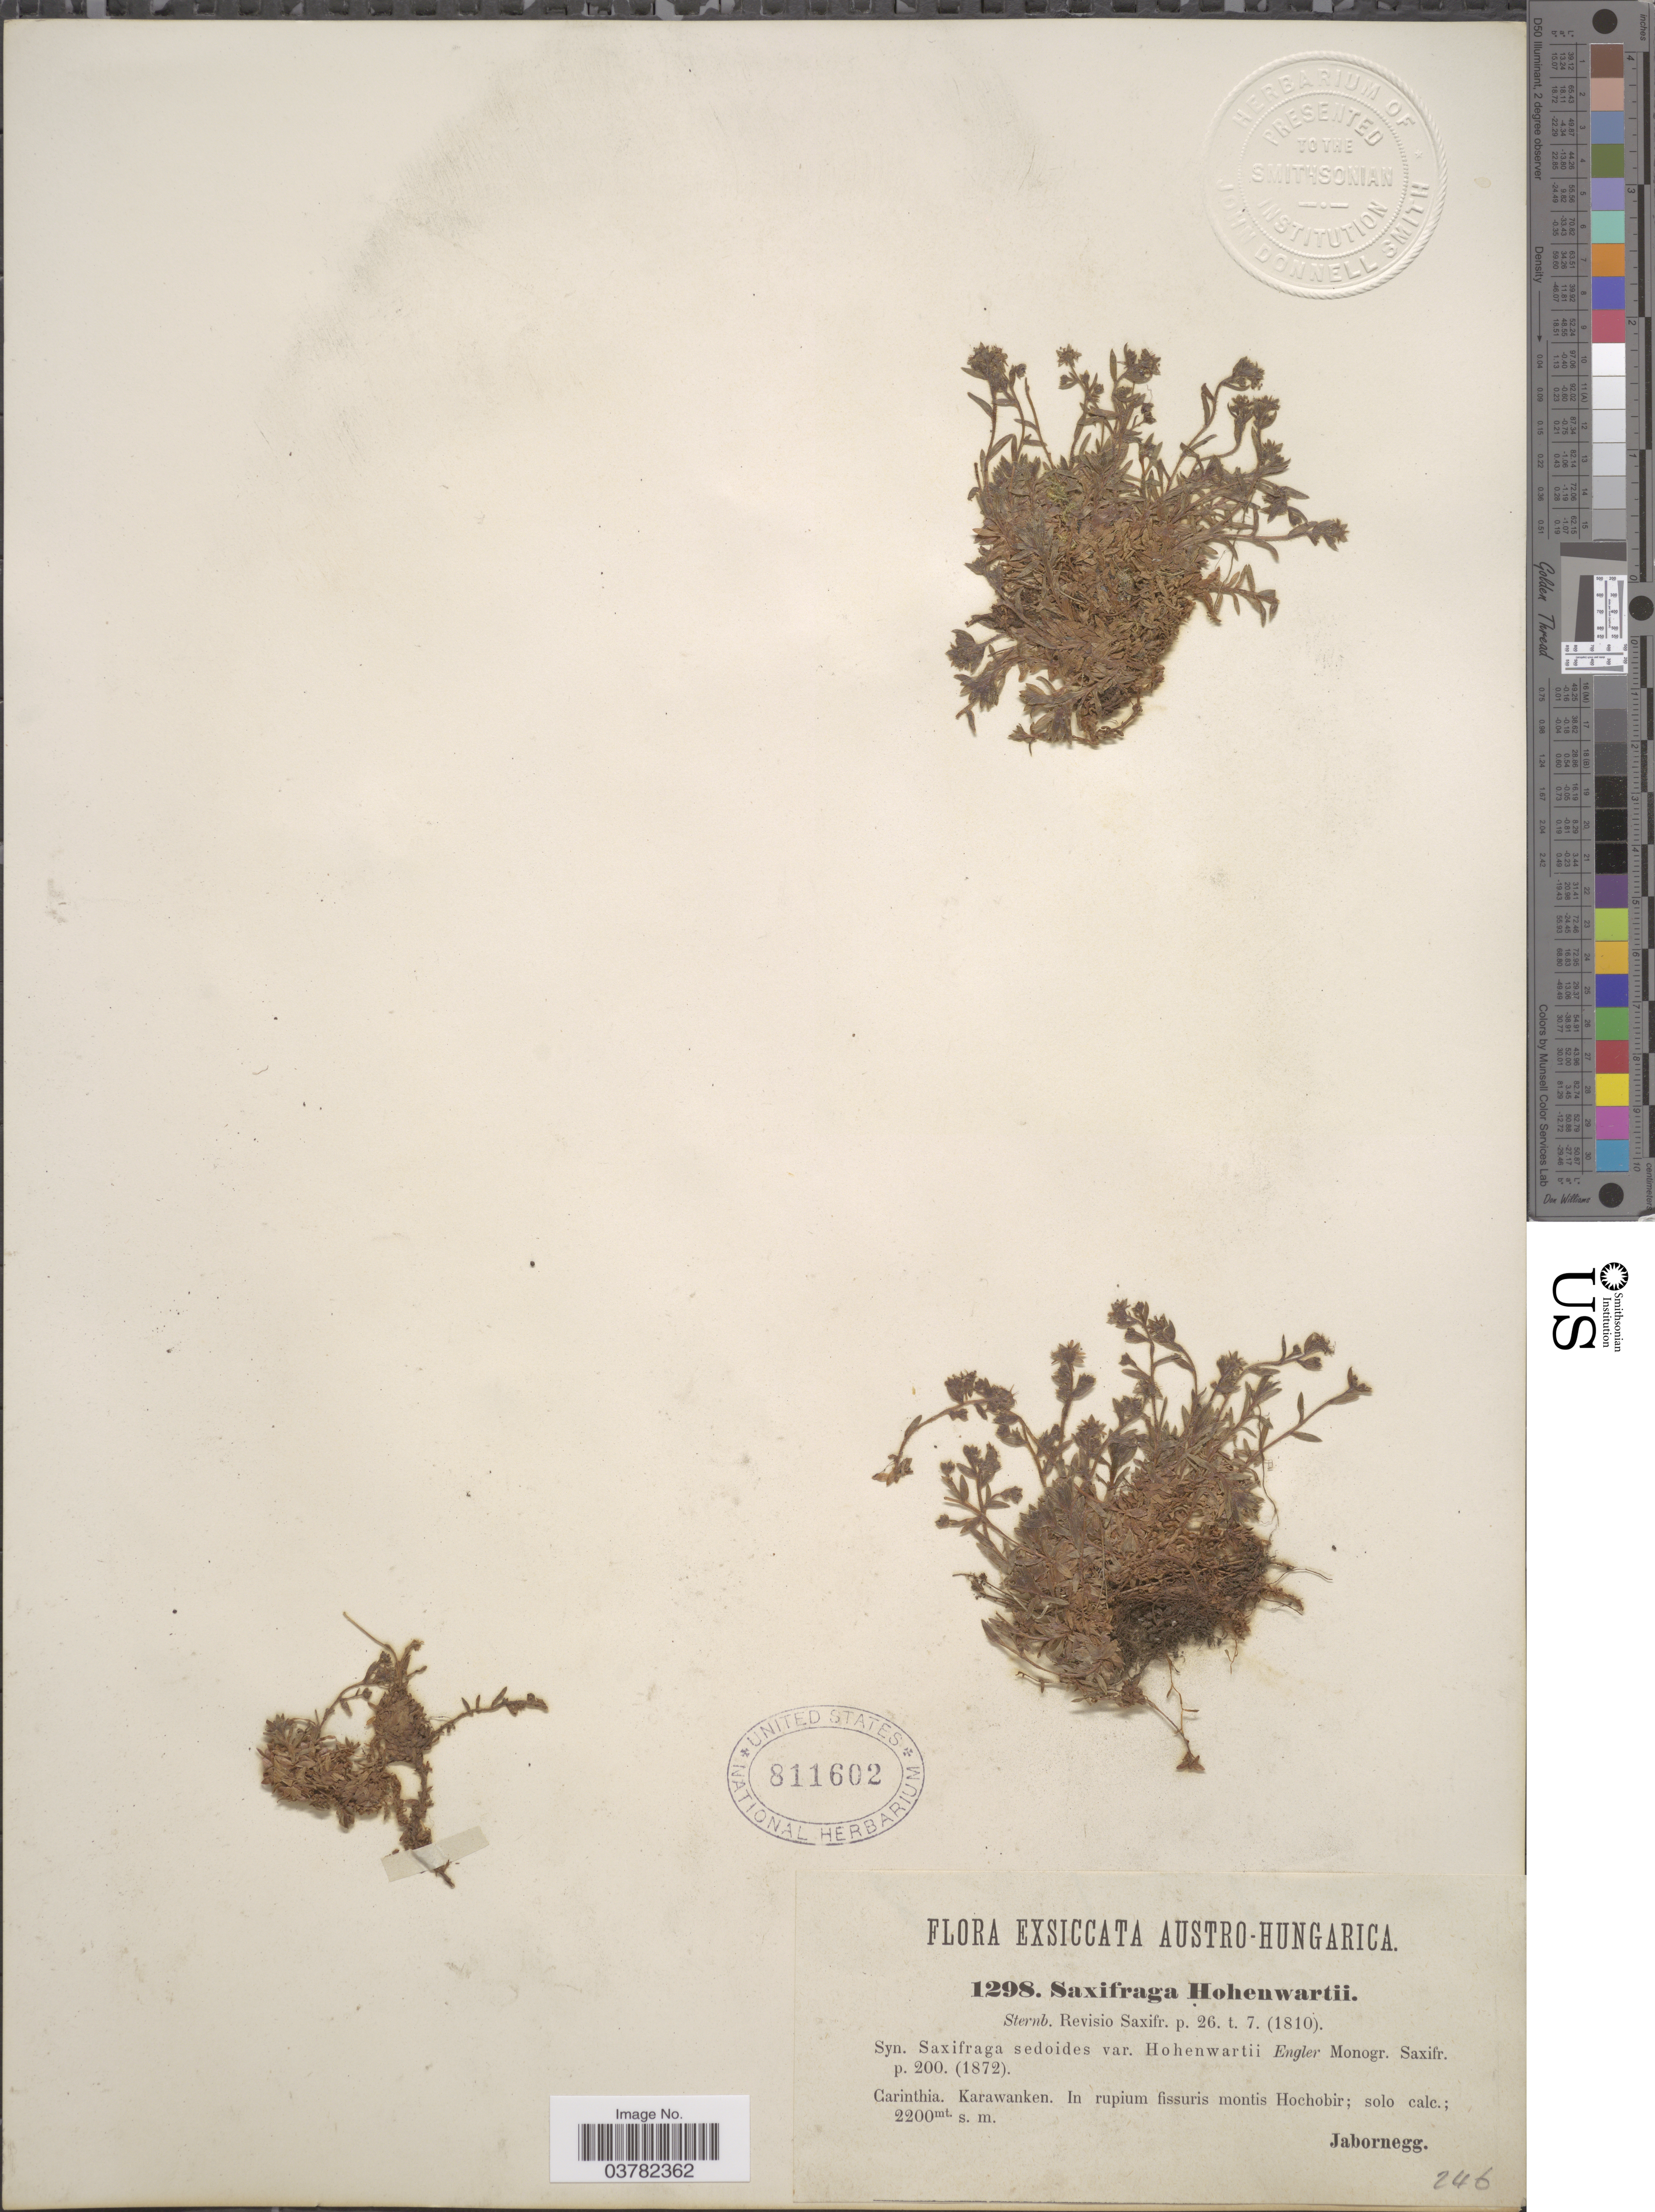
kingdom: Plantae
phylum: Tracheophyta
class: Magnoliopsida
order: Saxifragales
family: Saxifragaceae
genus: Saxifraga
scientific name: Saxifraga hohenwartii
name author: Vest ex Sternb.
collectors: Jabornegg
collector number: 1298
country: Hungary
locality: Austro-Hungarica. Carinthia. Karawanken. In rupium fissuris montis Hochobir.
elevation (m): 2200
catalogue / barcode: US 811602